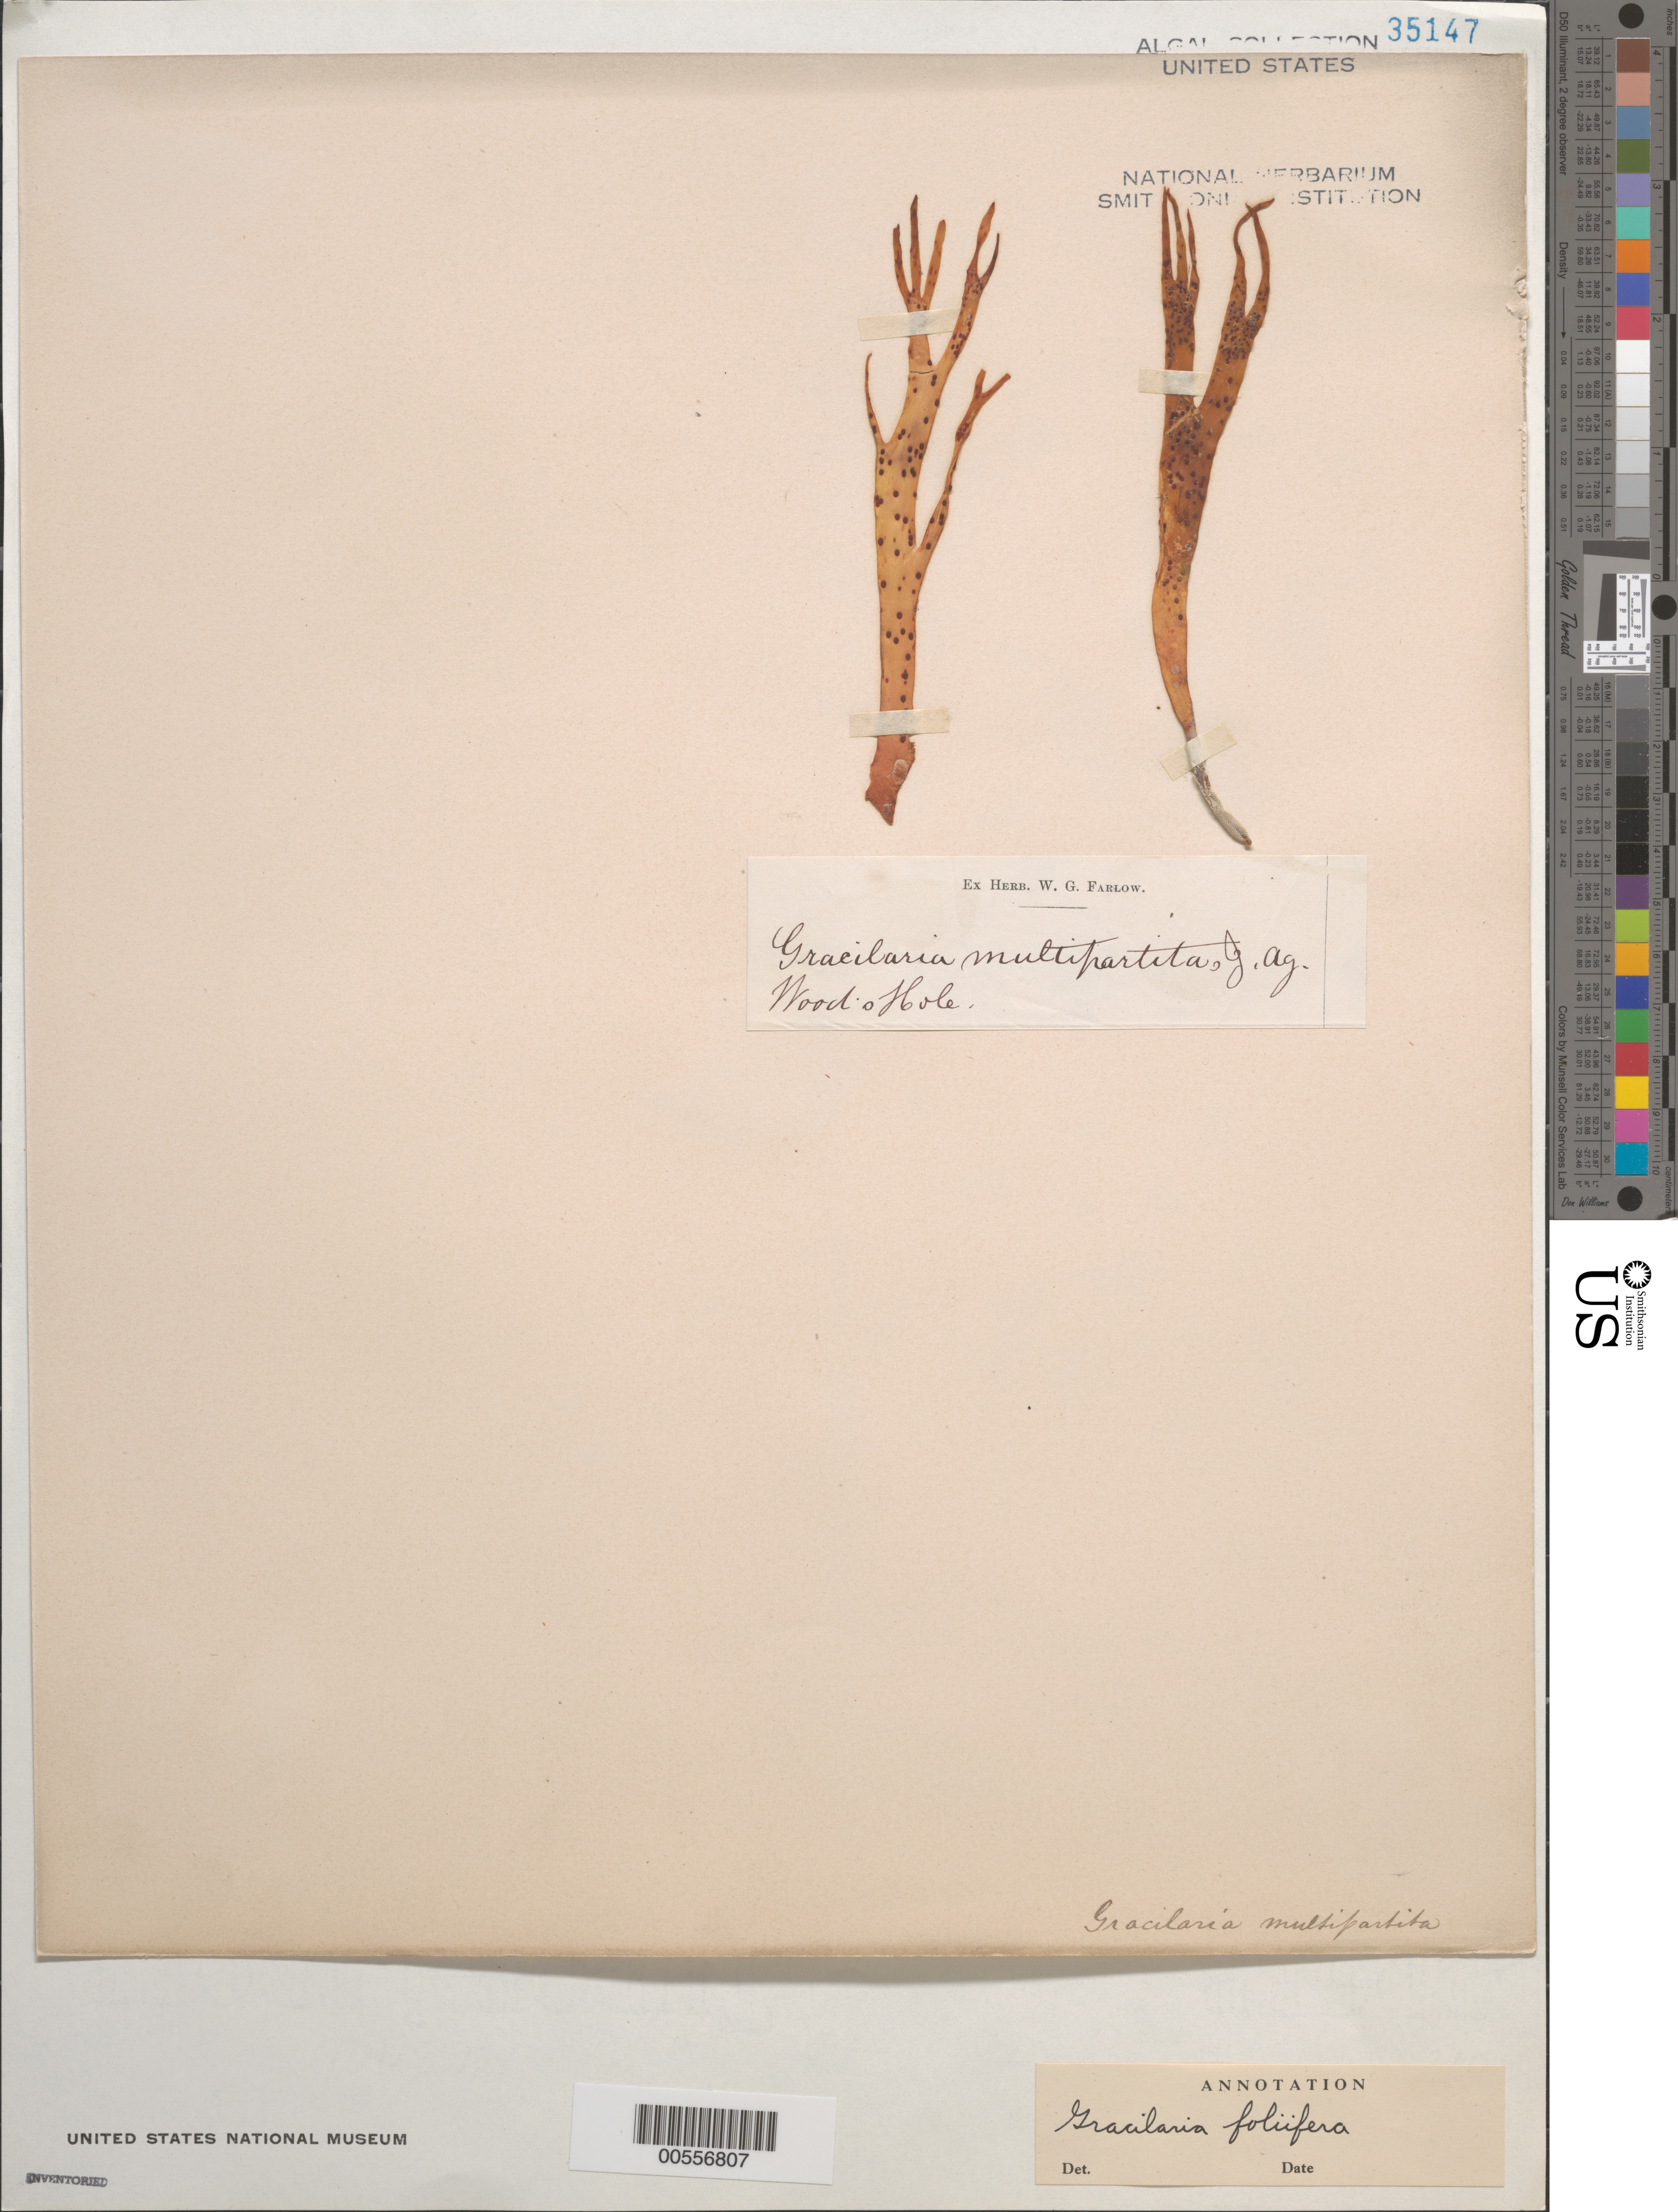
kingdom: Plantae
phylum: Rhodophyta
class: Florideophyceae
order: Gracilariales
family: Gracilariaceae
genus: Gracilaria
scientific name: Gracilaria foliifera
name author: (Forssk.) Børgesen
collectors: W. Farlow (Herbarium)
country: United States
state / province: Massachusetts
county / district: Barnstable County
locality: Woods Hole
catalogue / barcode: US 35147